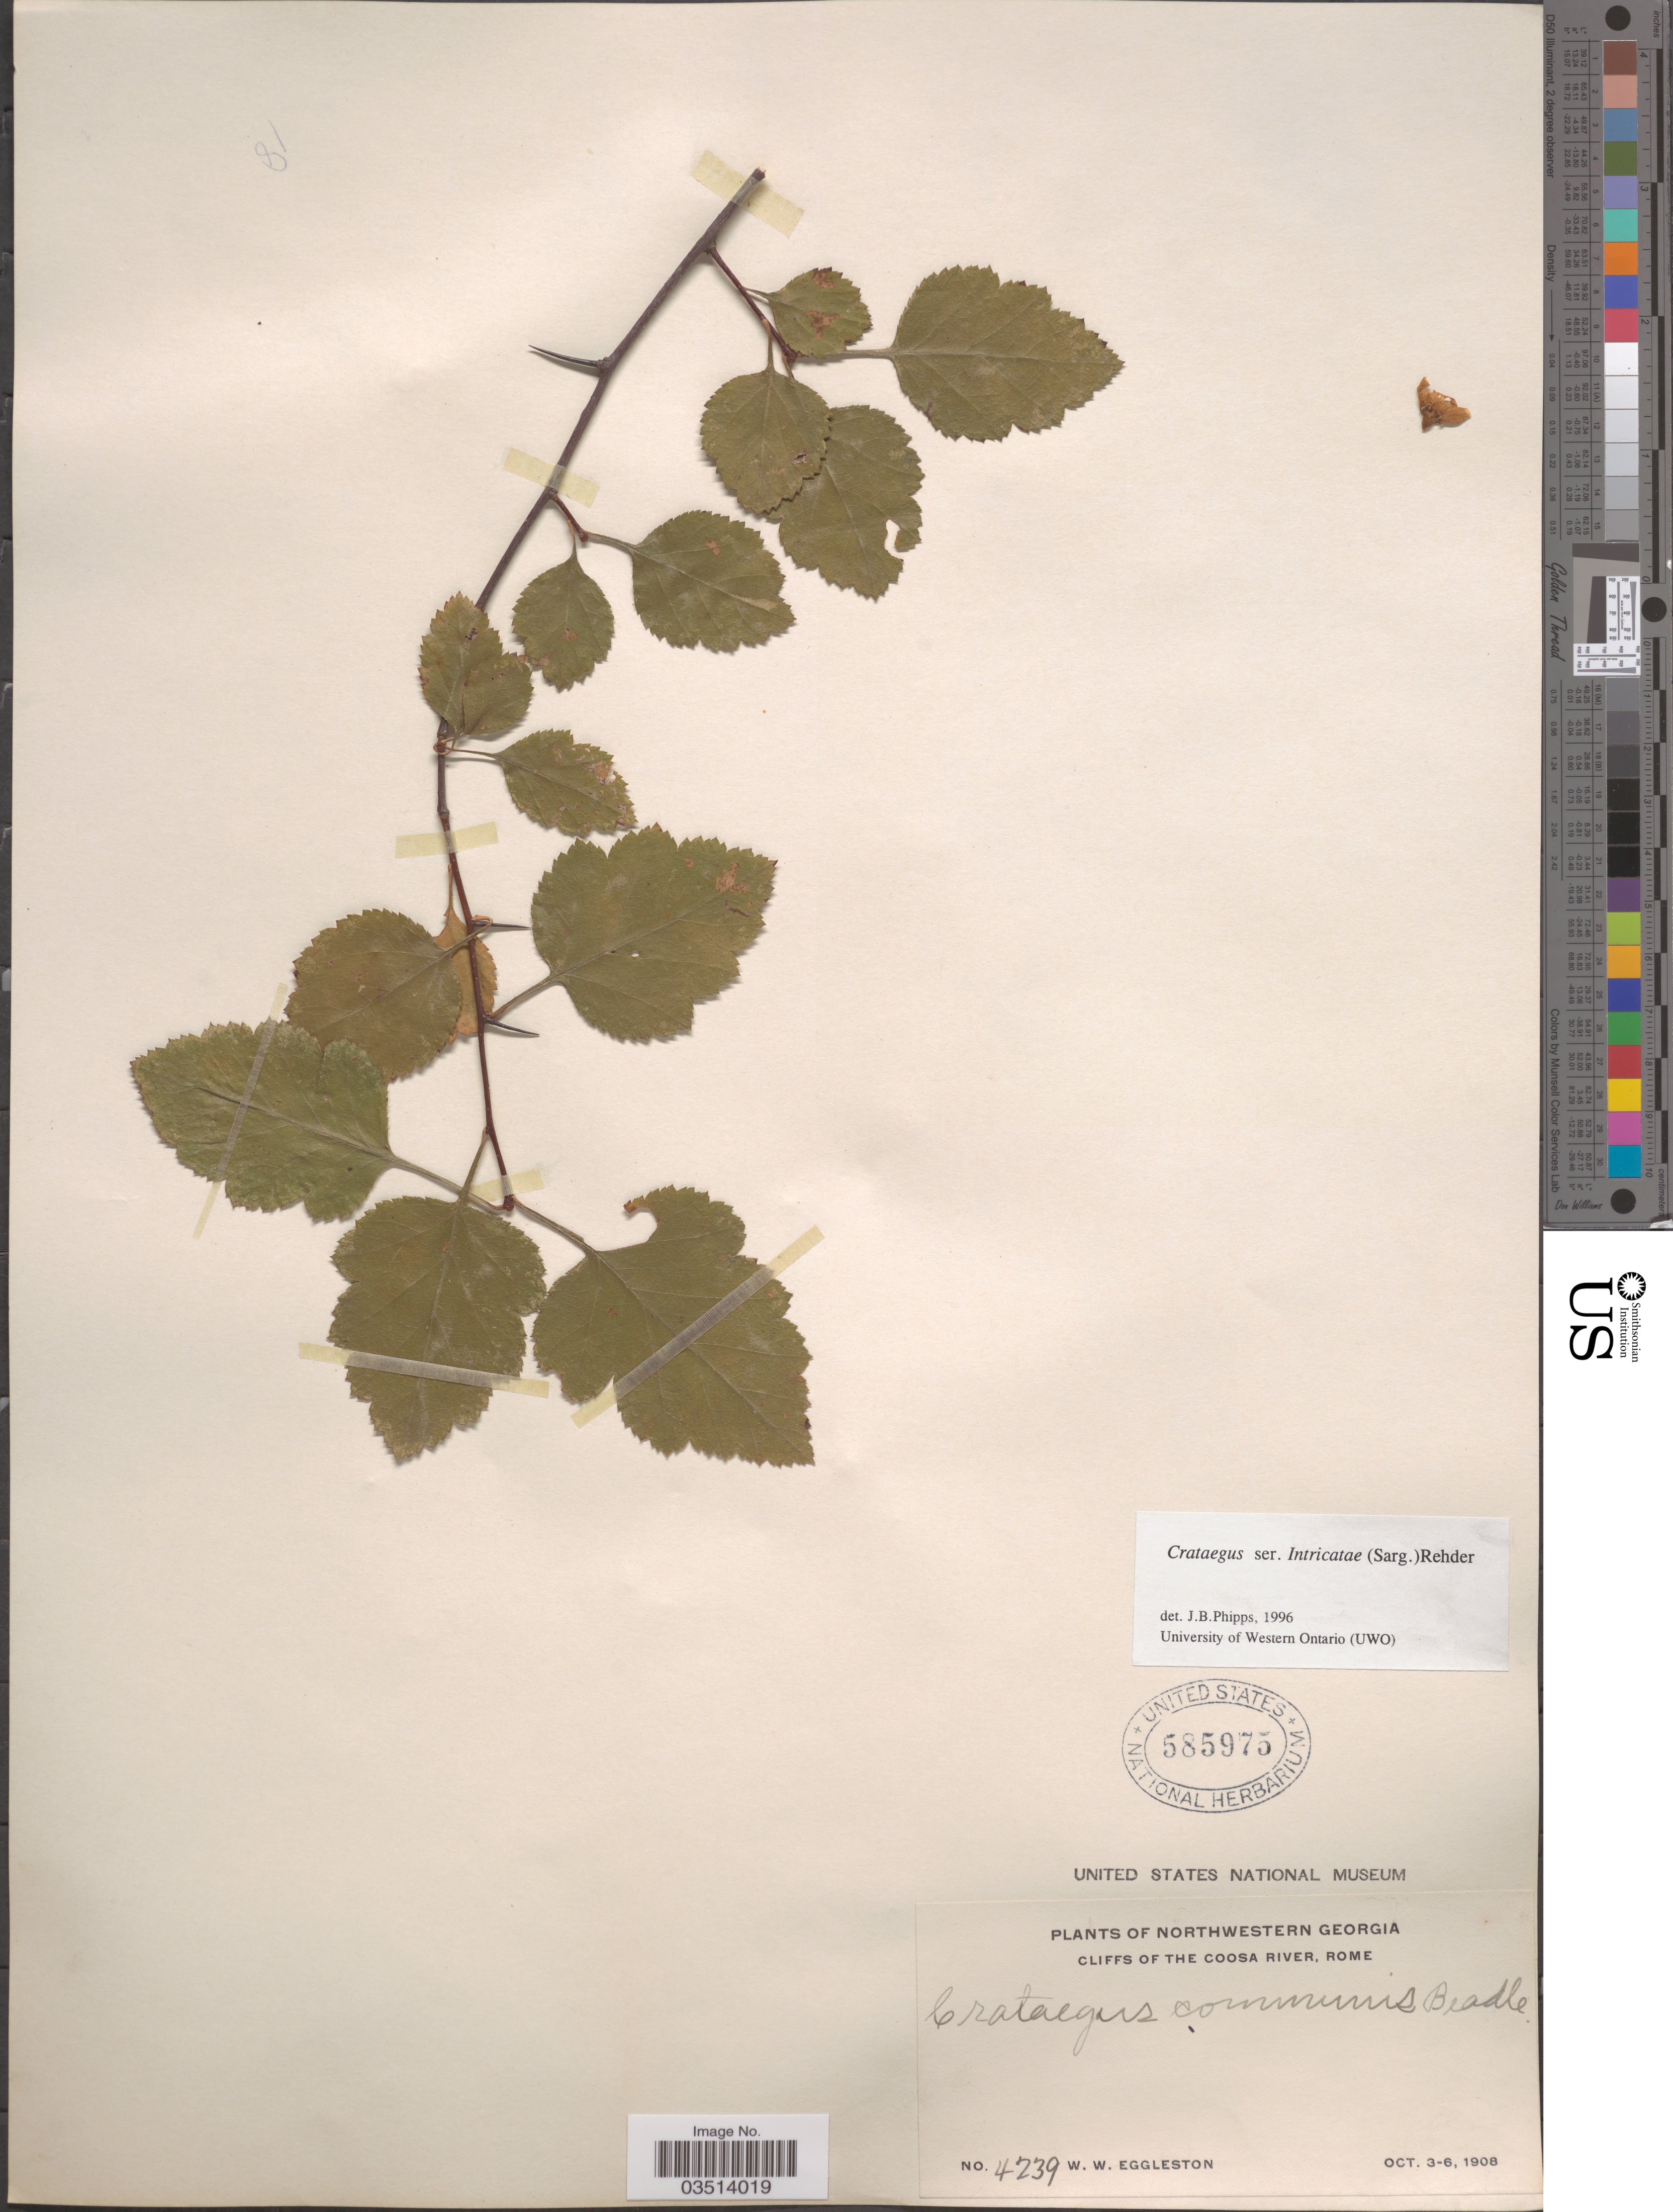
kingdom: Plantae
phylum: Tracheophyta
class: Magnoliopsida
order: Rosales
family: Rosaceae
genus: Crataegus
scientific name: Crataegus communis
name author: Beadle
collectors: W. W. Eggleston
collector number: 4239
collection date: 1908-10-03/1908-10-06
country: United States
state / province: Georgia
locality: Northwestern Georgia. Cliffs of the Coosa River, Rome.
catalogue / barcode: US 585975